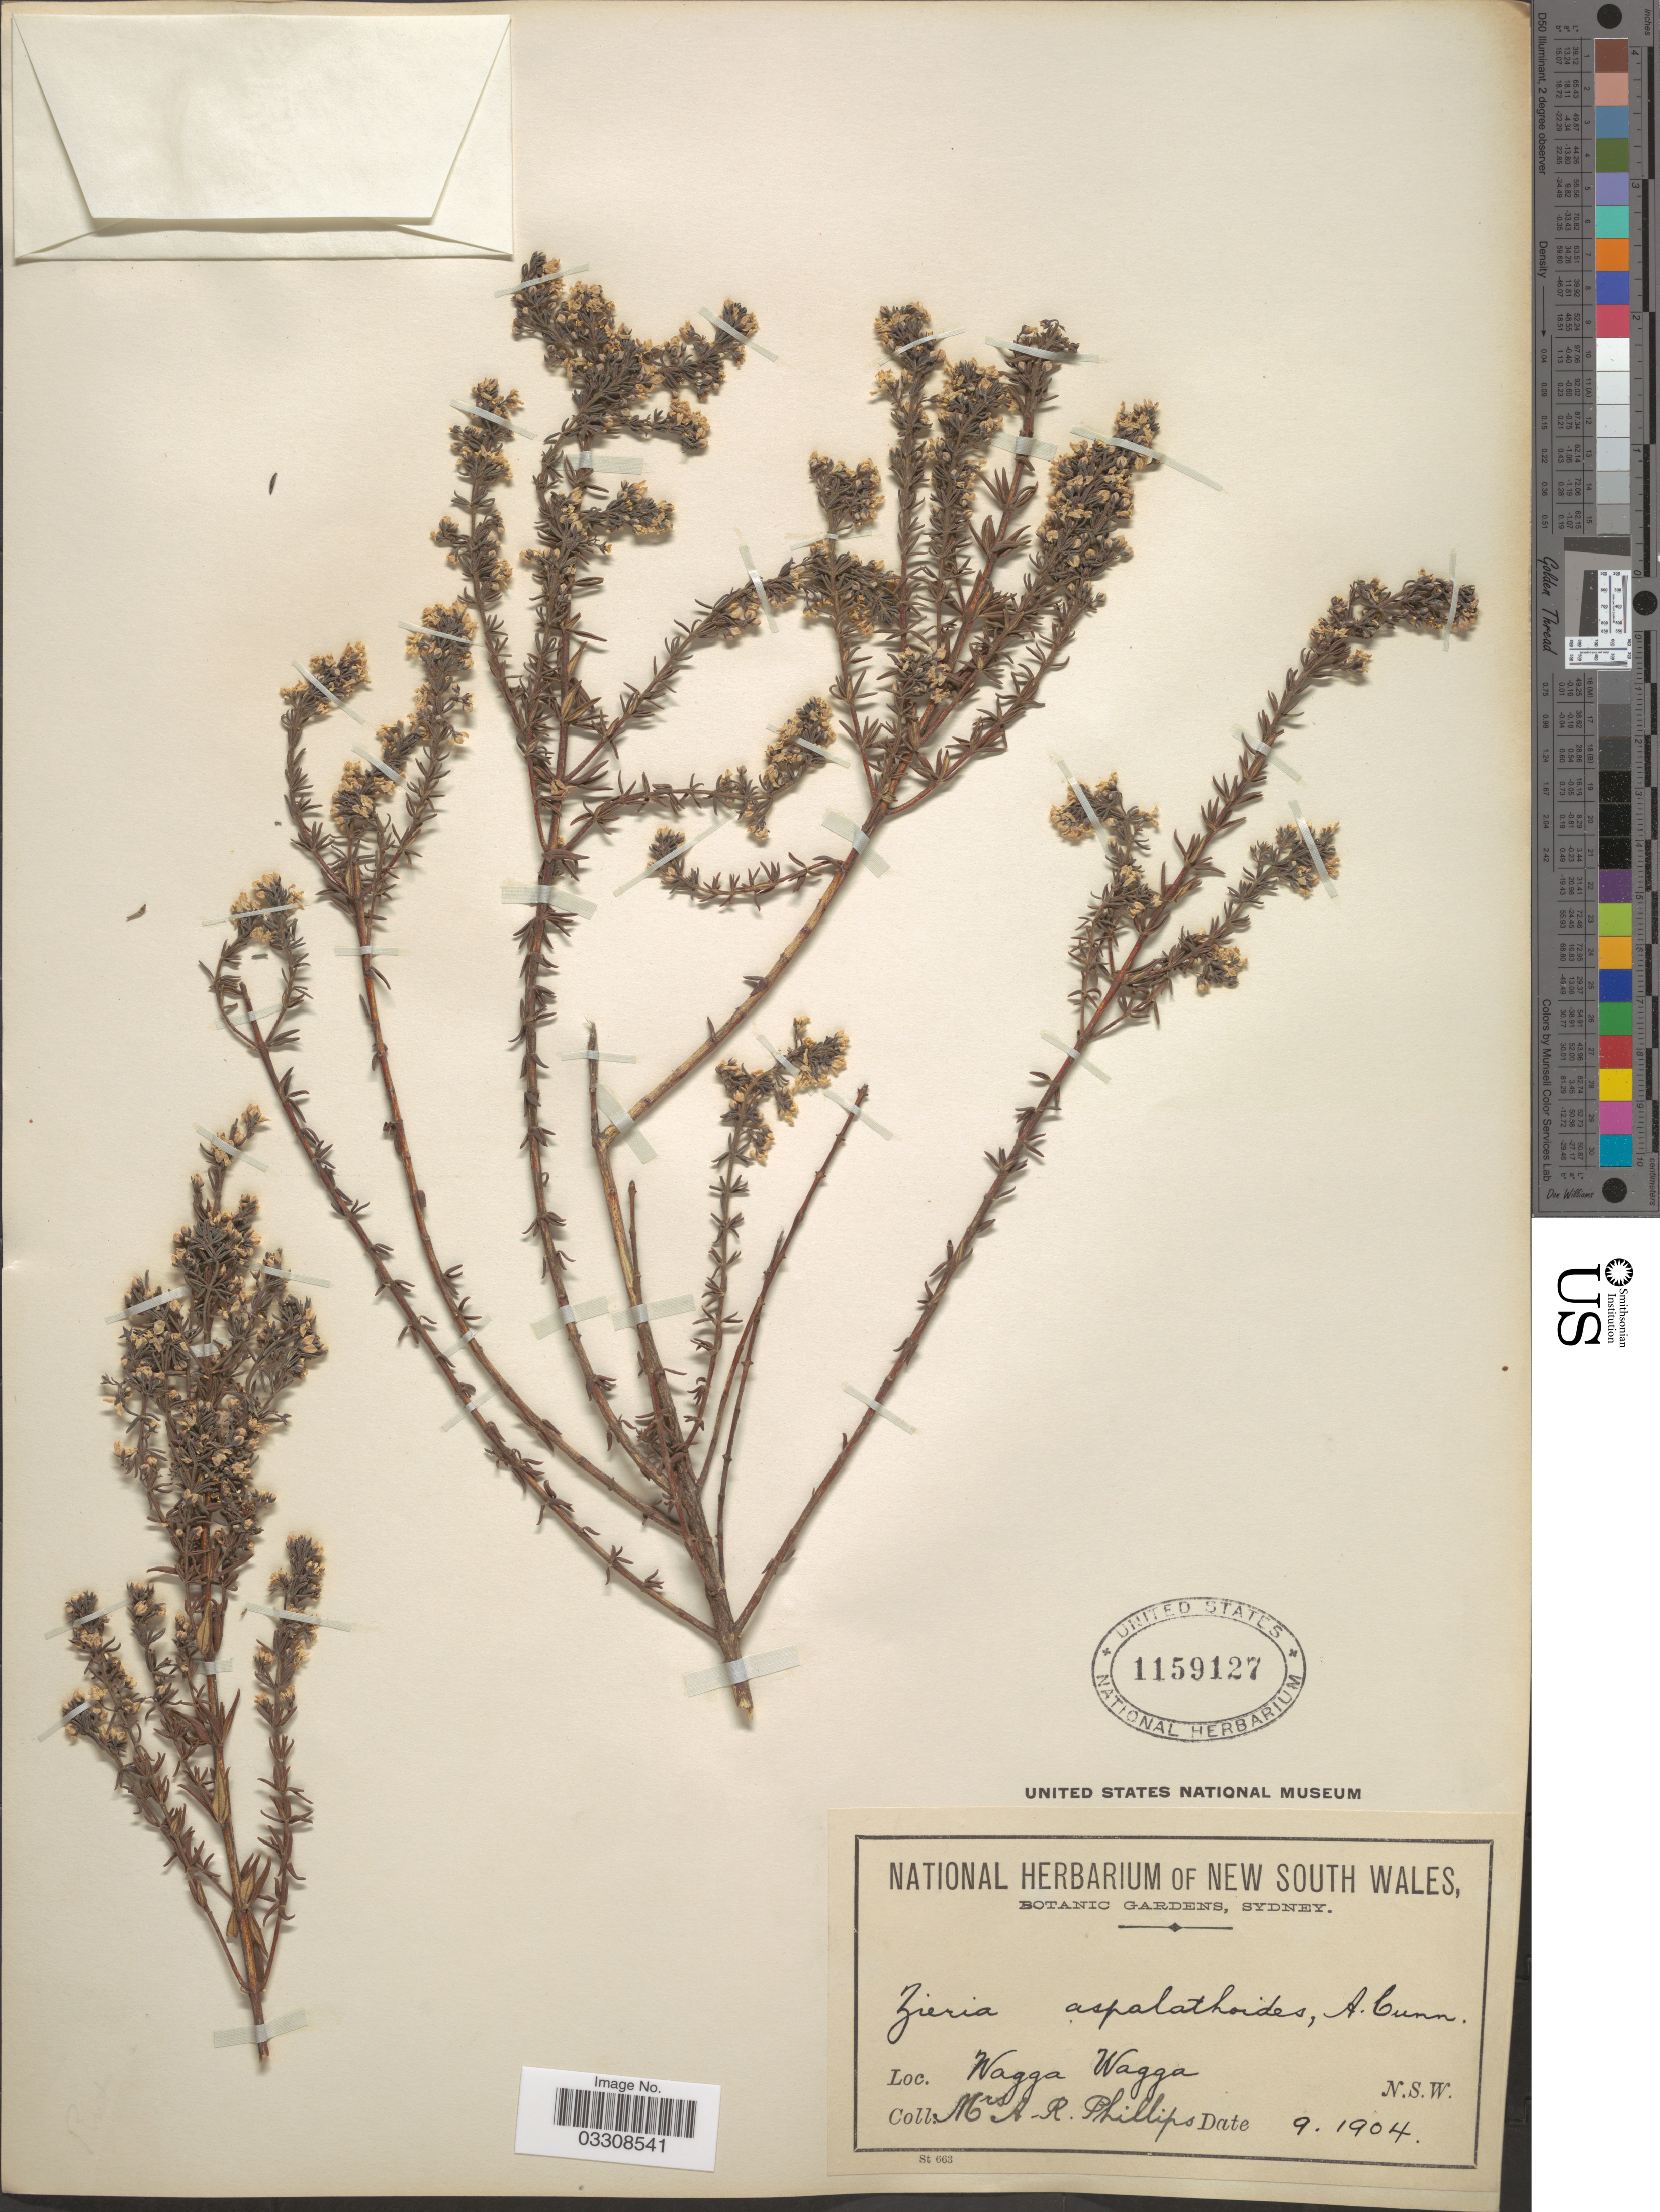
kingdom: Plantae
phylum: Tracheophyta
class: Magnoliopsida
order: Sapindales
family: Rutaceae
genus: Zieria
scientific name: Zieria aspalathoides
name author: A. Cunn. ex Benth.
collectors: A. R. Phillips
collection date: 1904-09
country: Australia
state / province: New South Wales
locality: Wagga Wagga.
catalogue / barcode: US 1159127